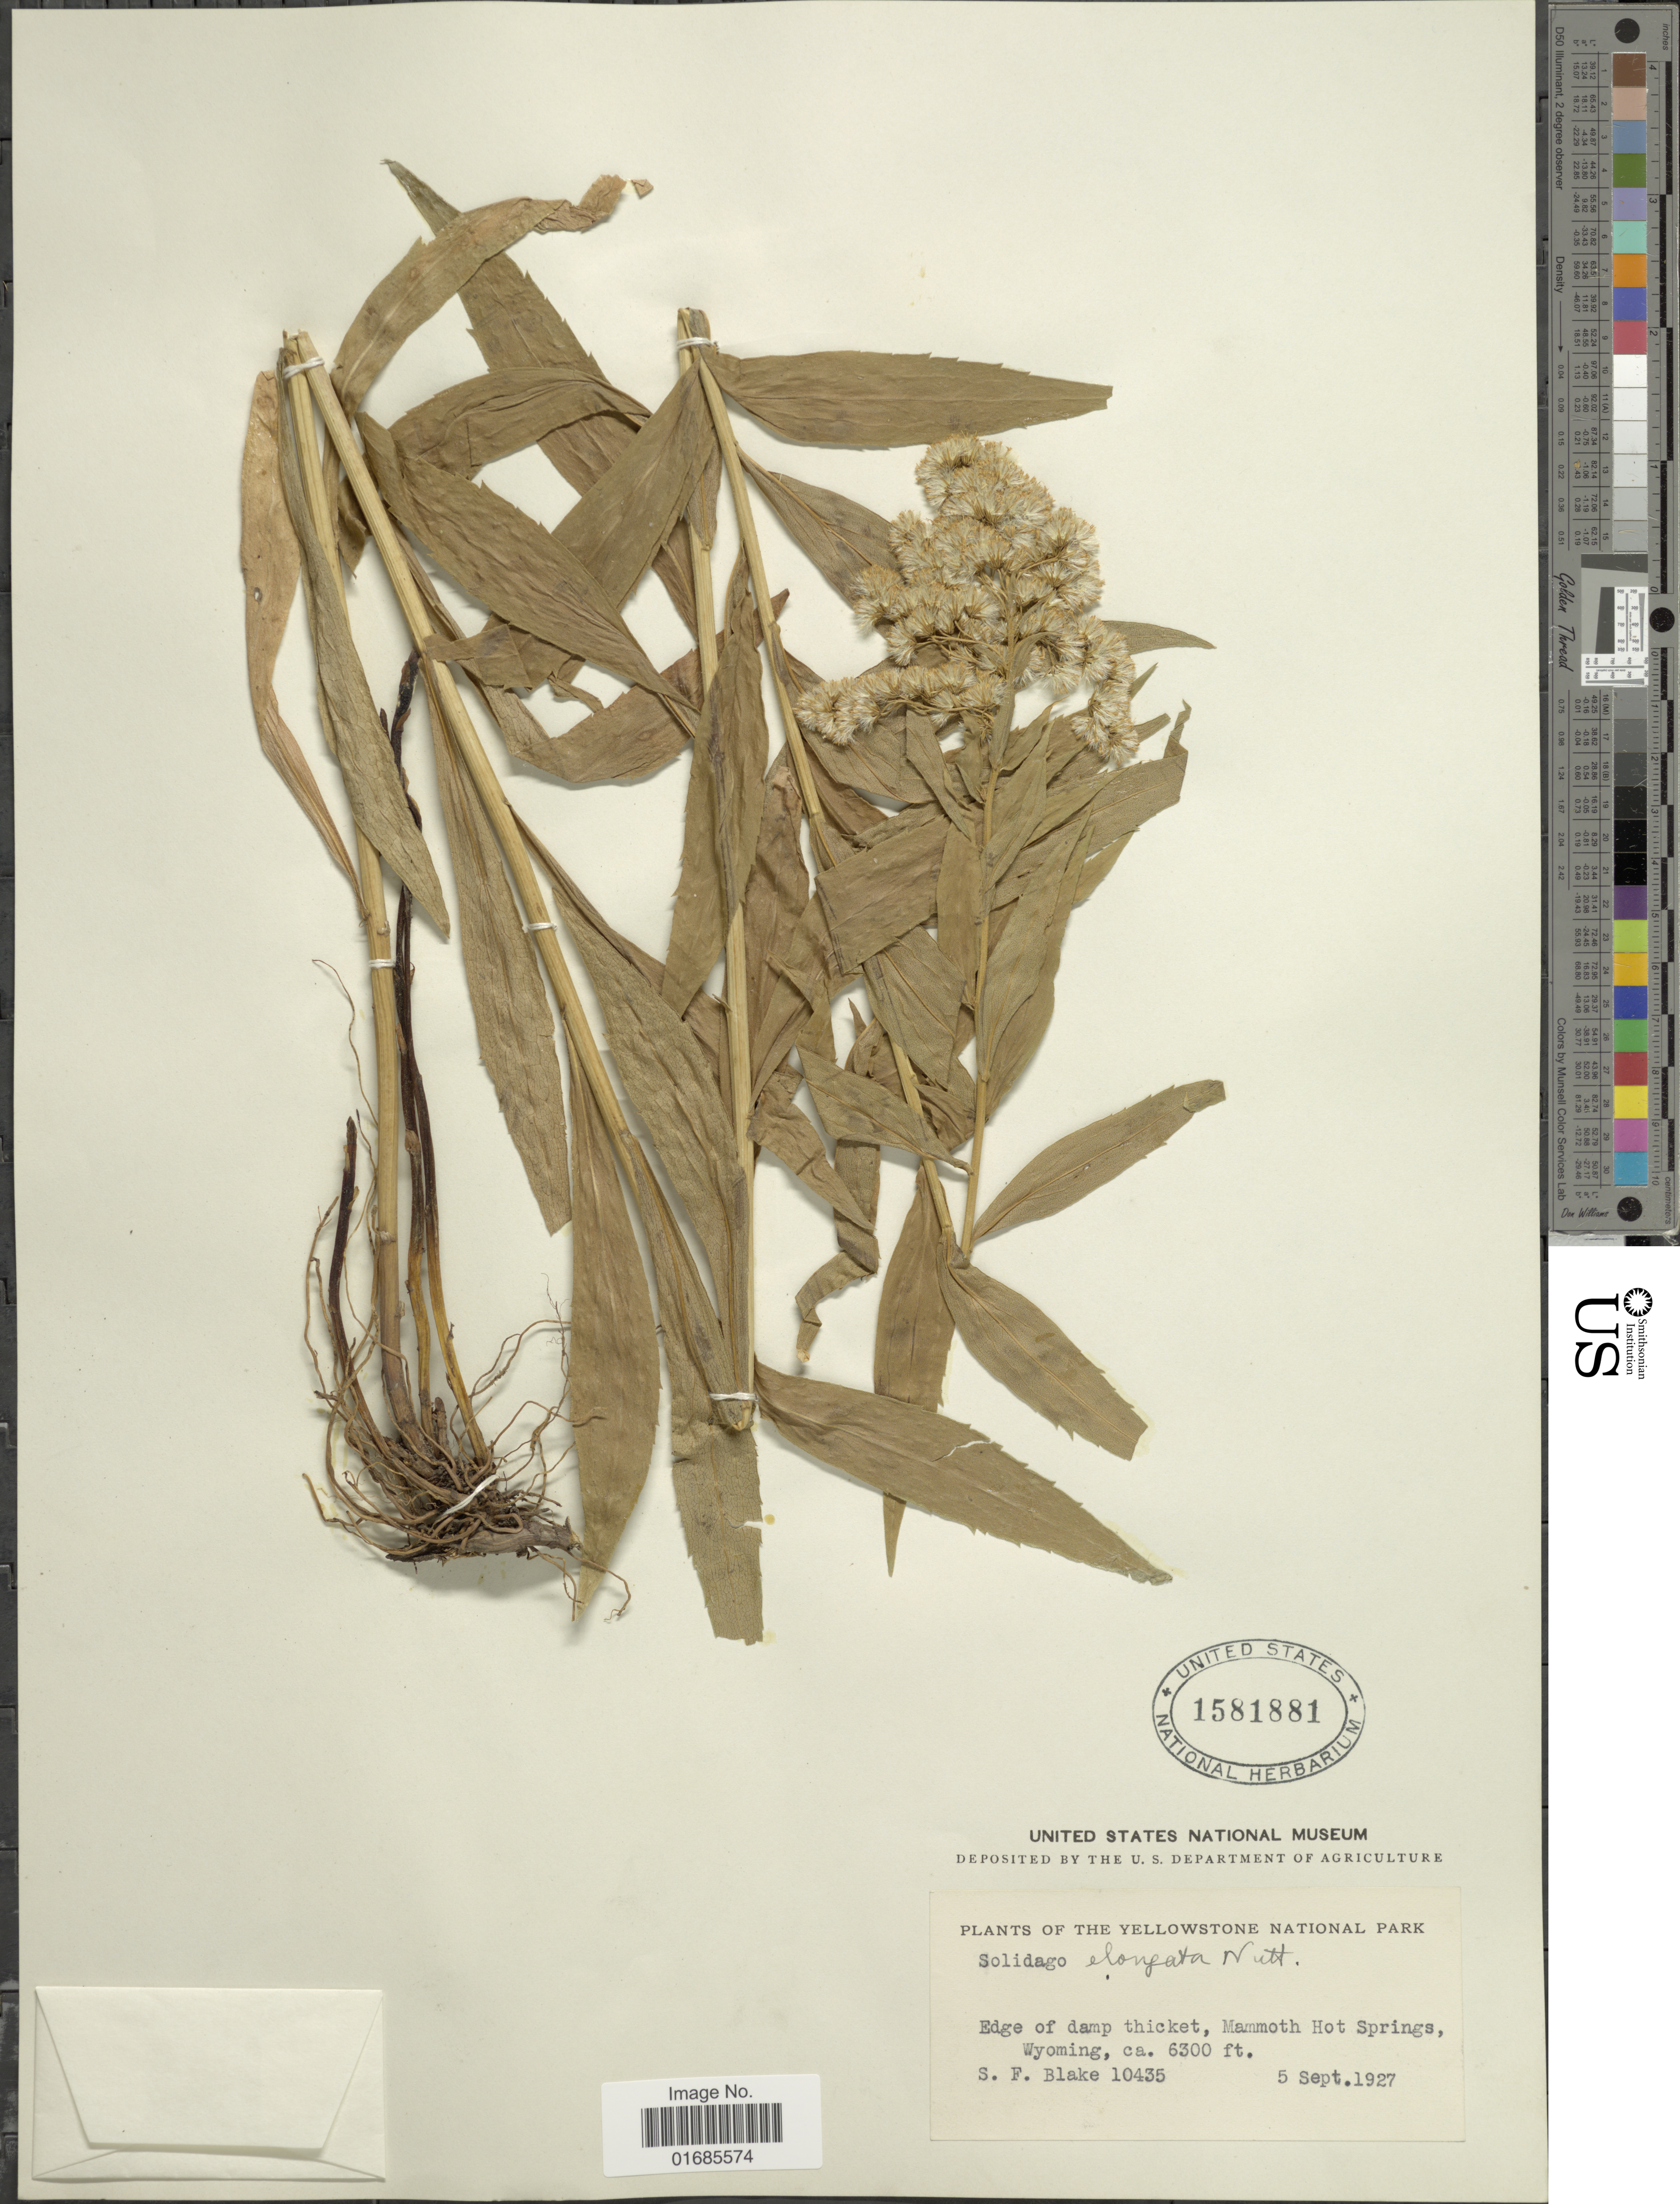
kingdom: Plantae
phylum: Tracheophyta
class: Magnoliopsida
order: Asterales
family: Asteraceae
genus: Solidago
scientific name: Solidago canadensis var. salebrosa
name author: (Piper) M.E. Jones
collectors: S. Blake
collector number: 10435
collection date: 1927-09-05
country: United States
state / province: Wyoming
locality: Yellowstone National Park, Mammoth Hot Springs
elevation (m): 1920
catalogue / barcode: US 1581881